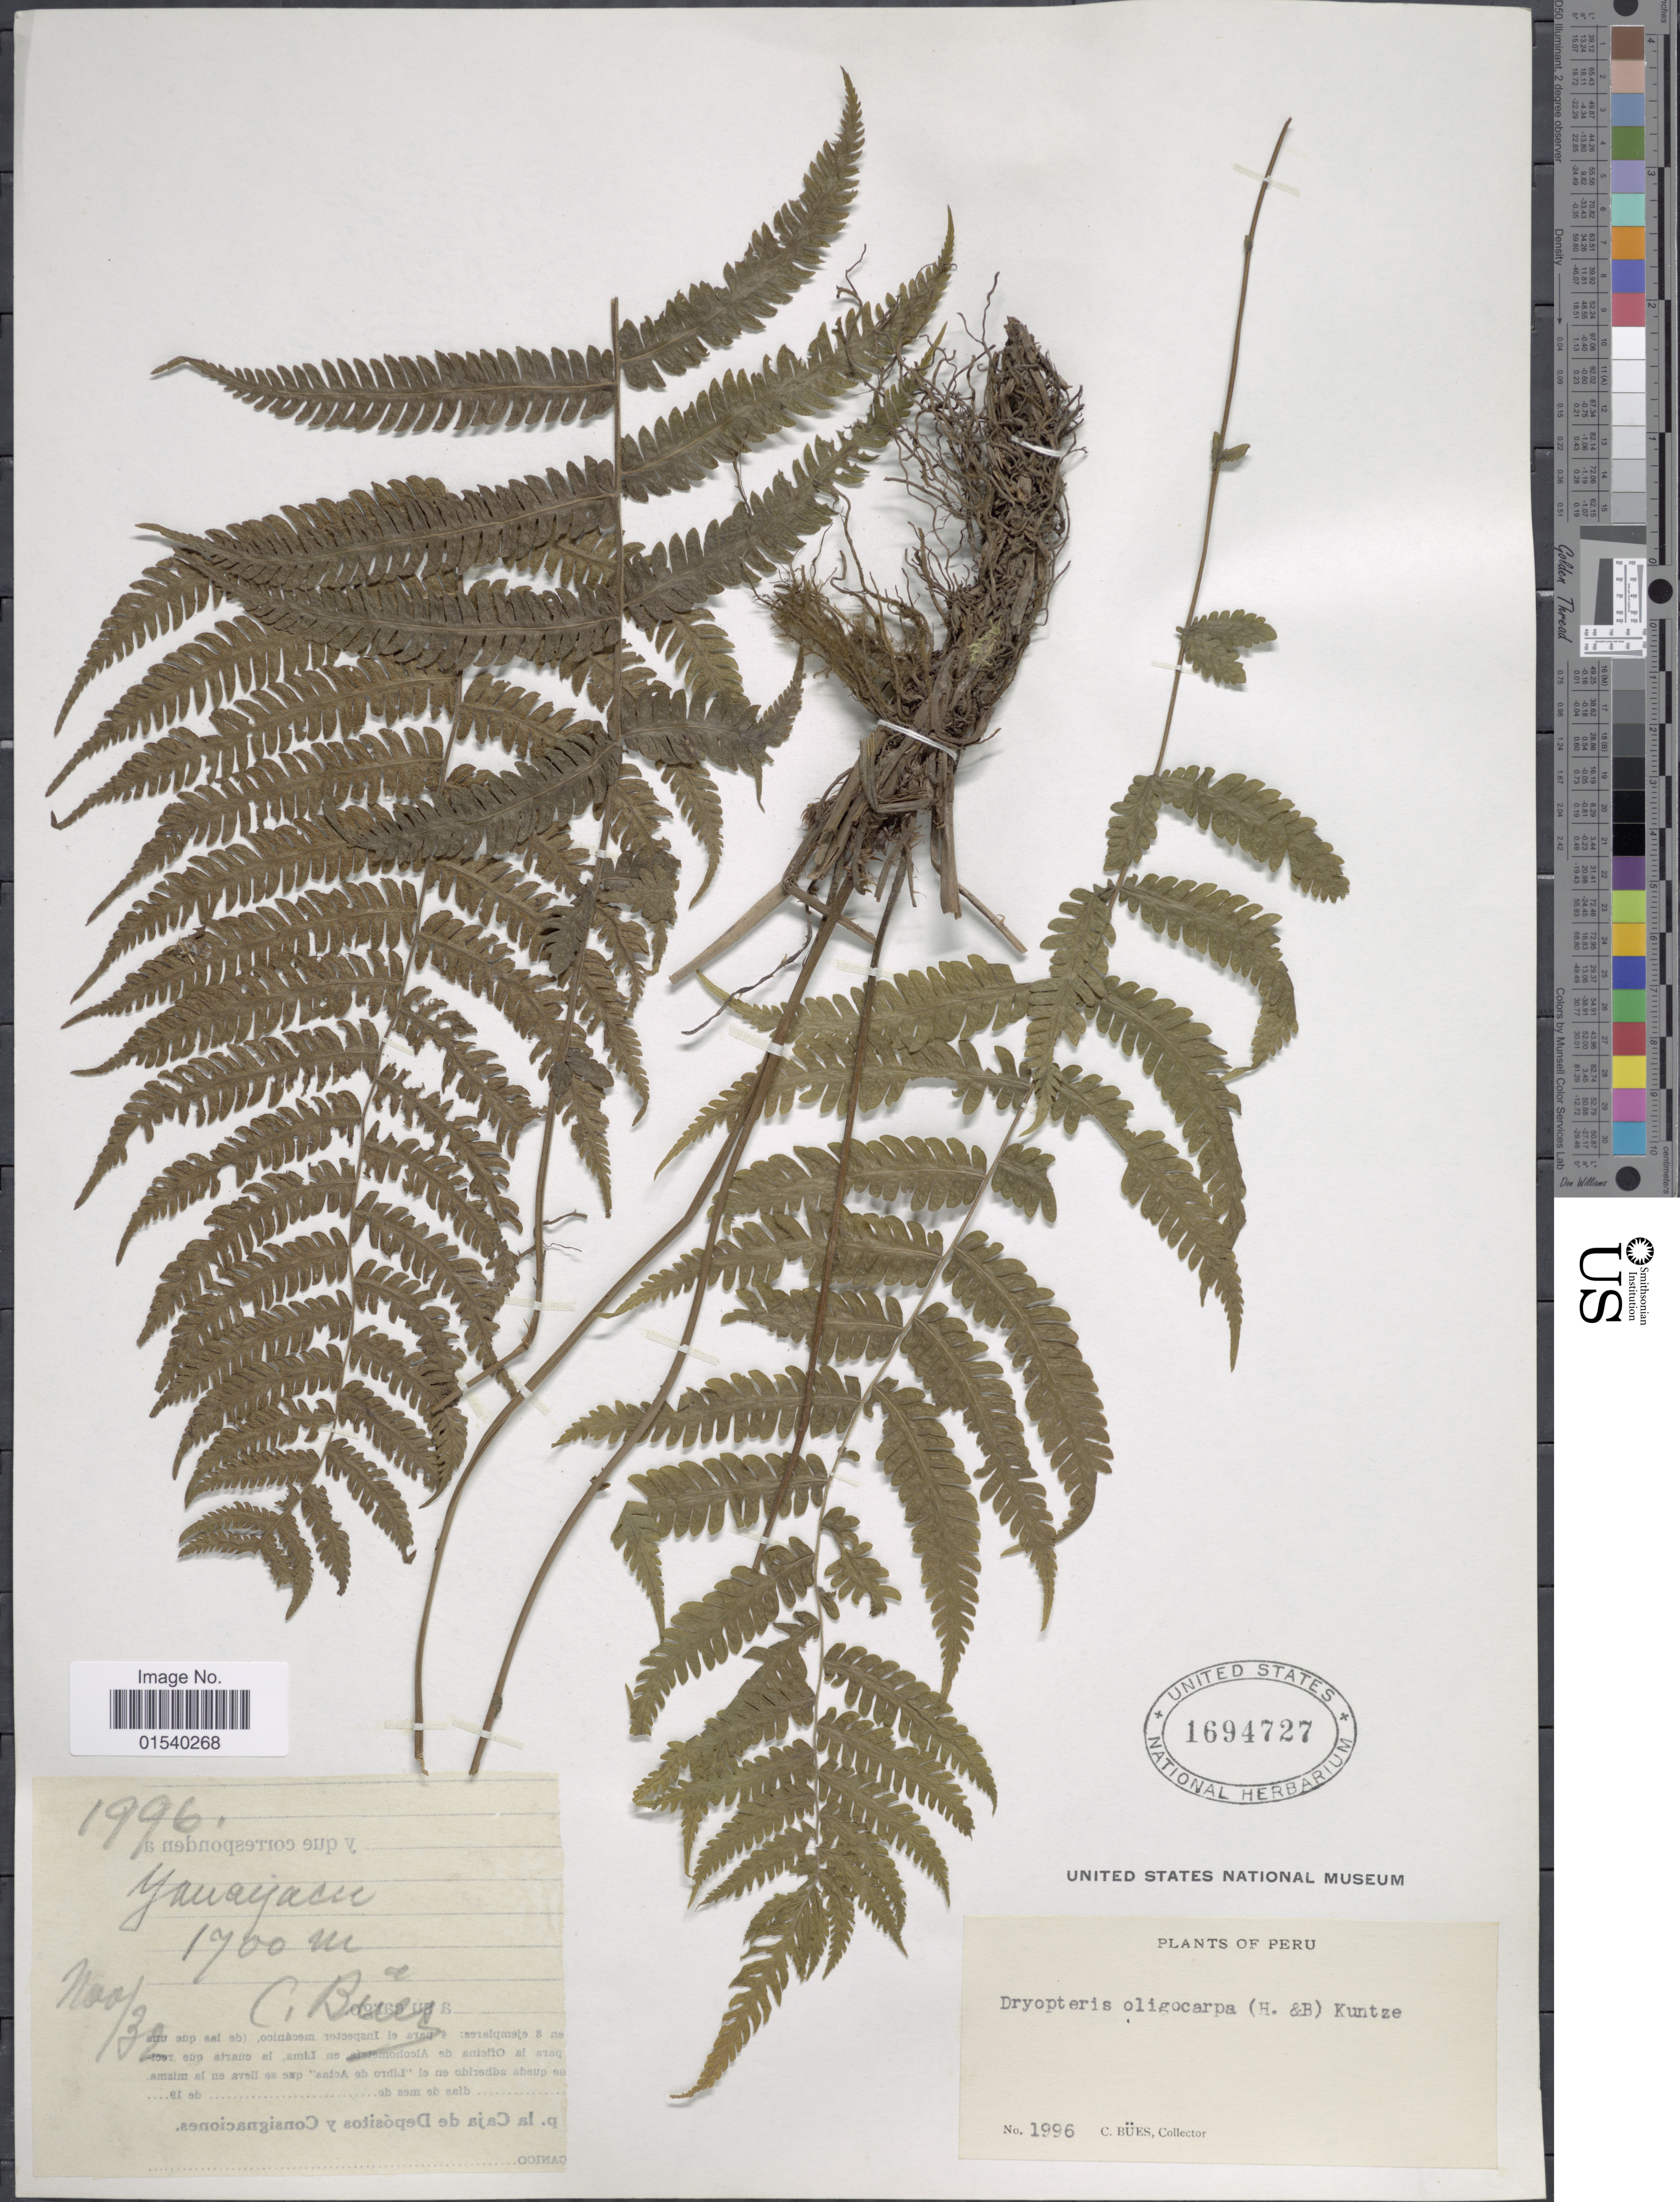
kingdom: Plantae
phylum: Tracheophyta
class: Polypodiopsida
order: Polypodiales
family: Thelypteridaceae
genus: Amauropelta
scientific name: Amauropelta oligocarpa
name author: (Humb. & Bonpl. ex Willd.) Pic. Serm.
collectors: C. Bues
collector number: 1996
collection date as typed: Transcribed d/m/y: /11/32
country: Peru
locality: Yanayacu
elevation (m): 1700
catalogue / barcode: US 1694727